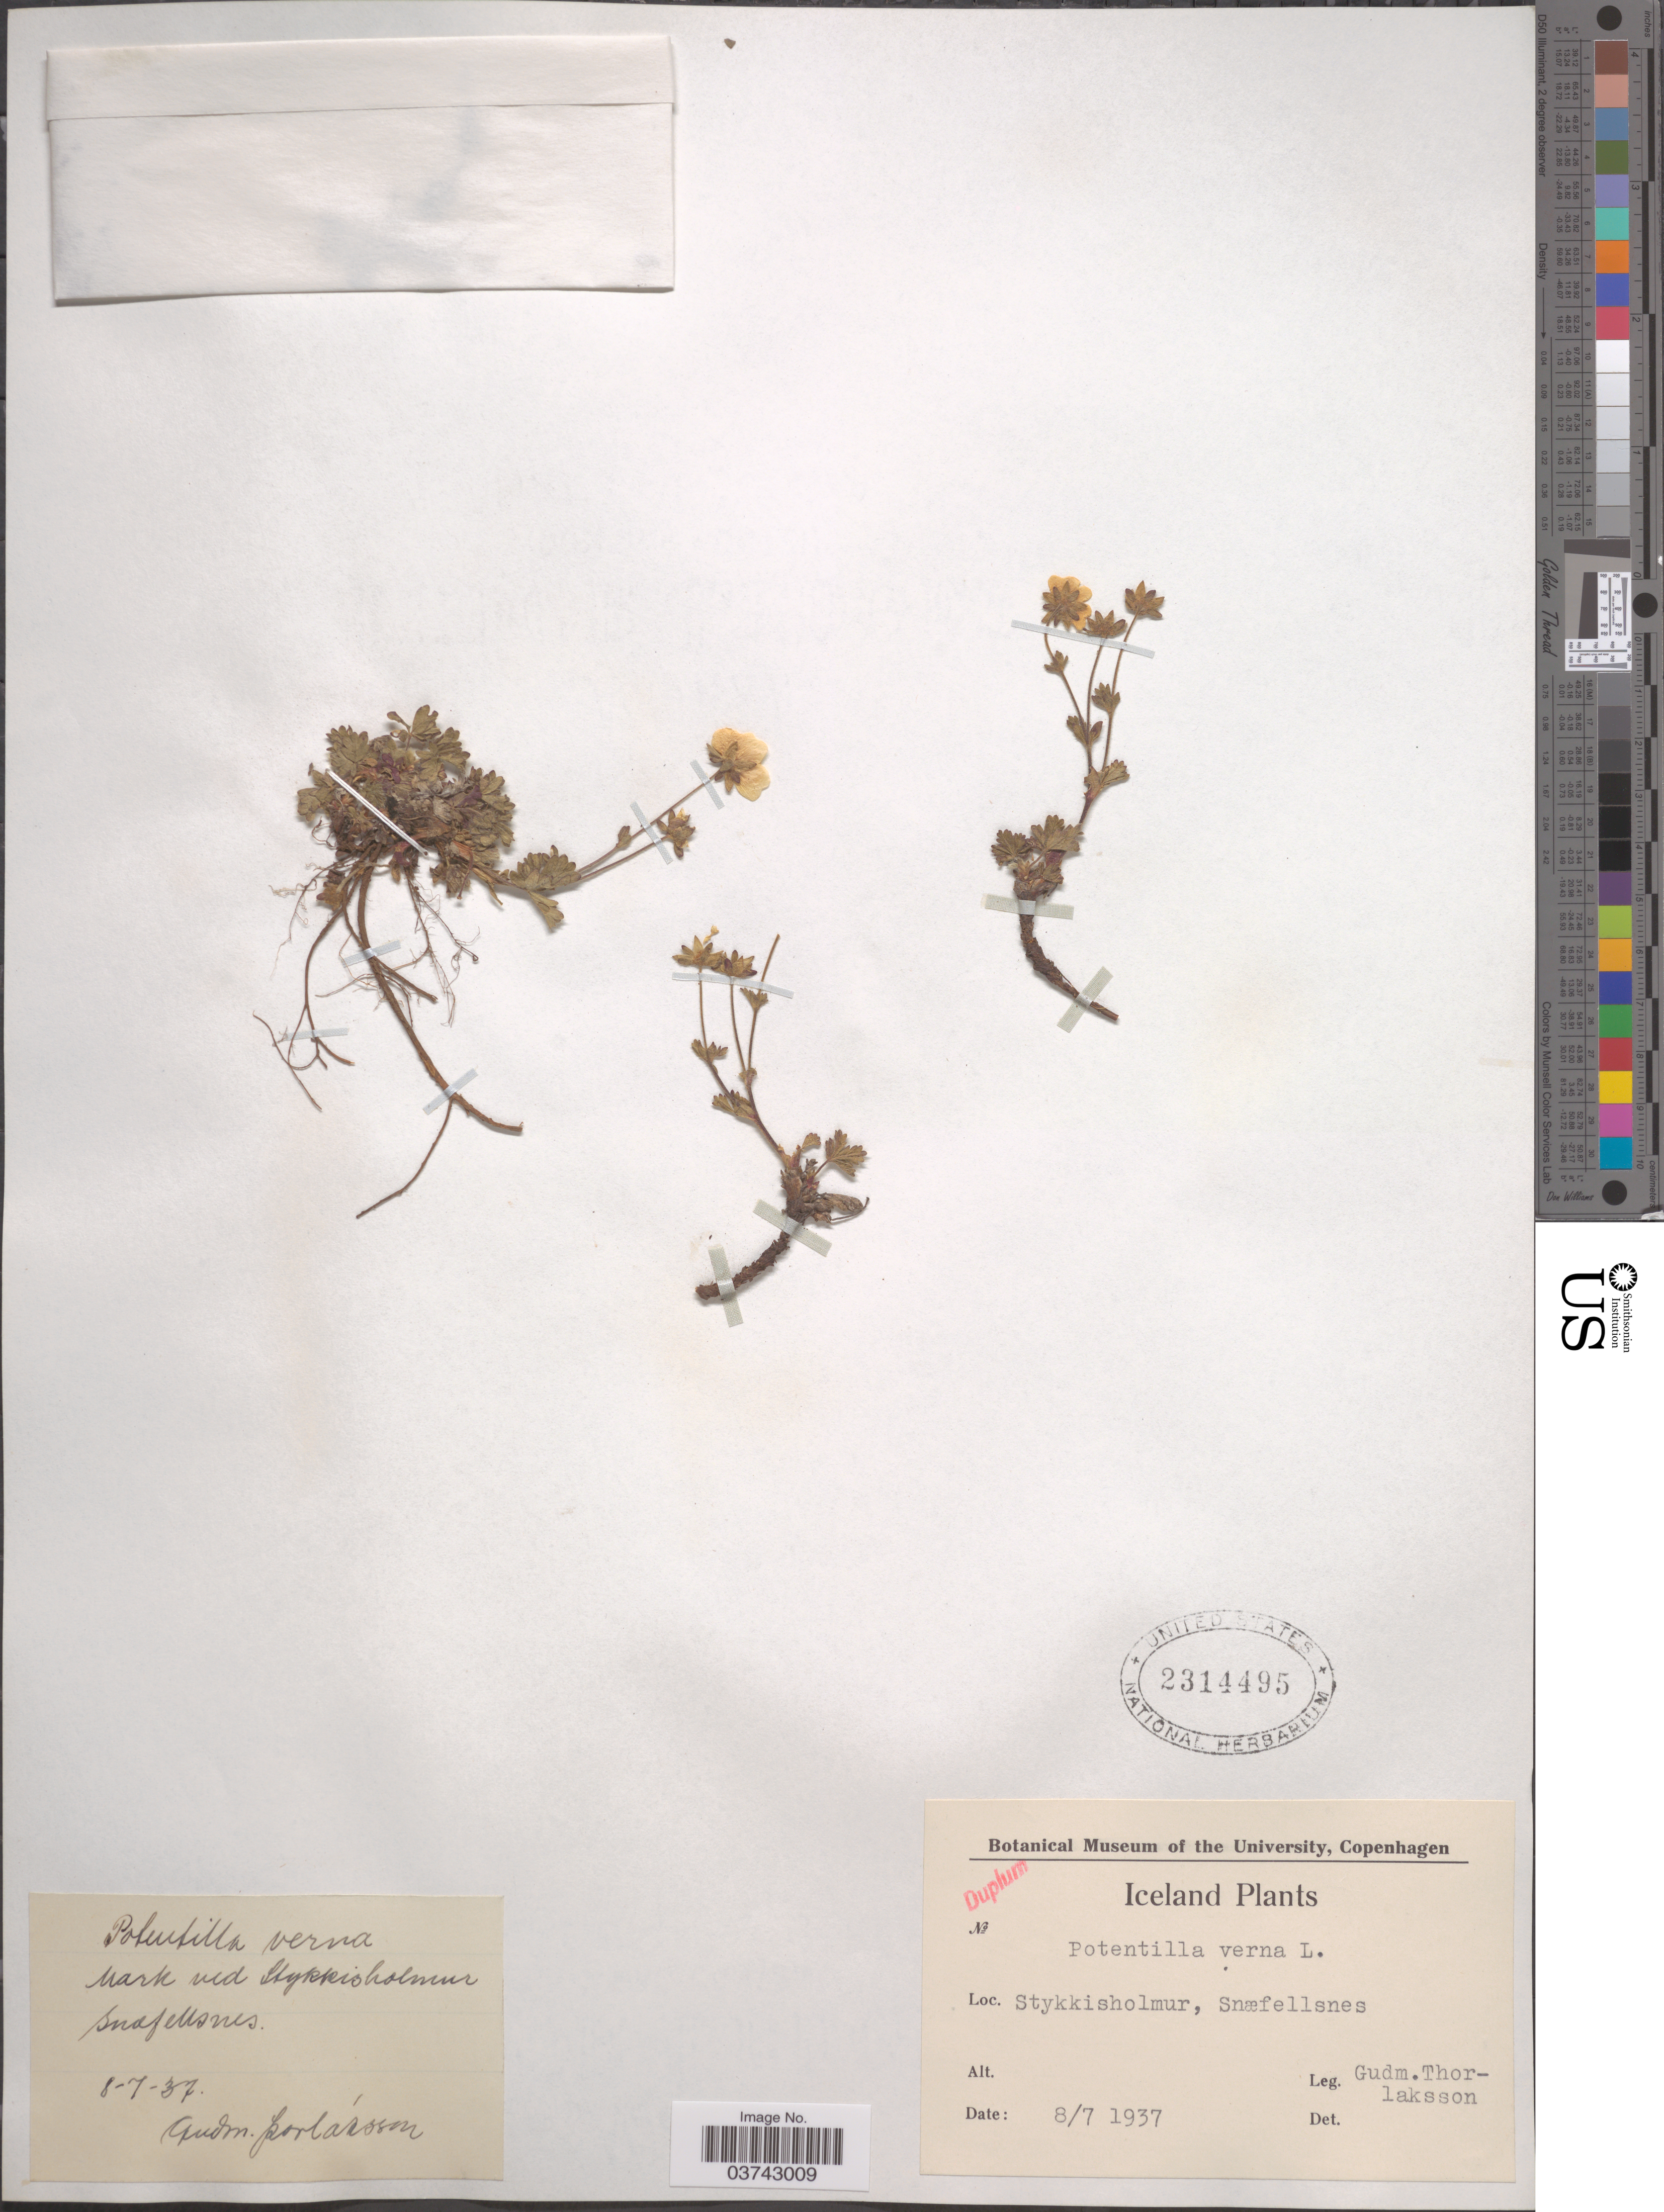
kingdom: Plantae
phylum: Tracheophyta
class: Magnoliopsida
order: Rosales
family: Rosaceae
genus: Potentilla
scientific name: Potentilla verna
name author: L.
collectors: G. Thorlaksson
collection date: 1937-07-08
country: Iceland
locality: Mard ved Stykkisholmur, Snæffelsnes.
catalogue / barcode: US 2314495